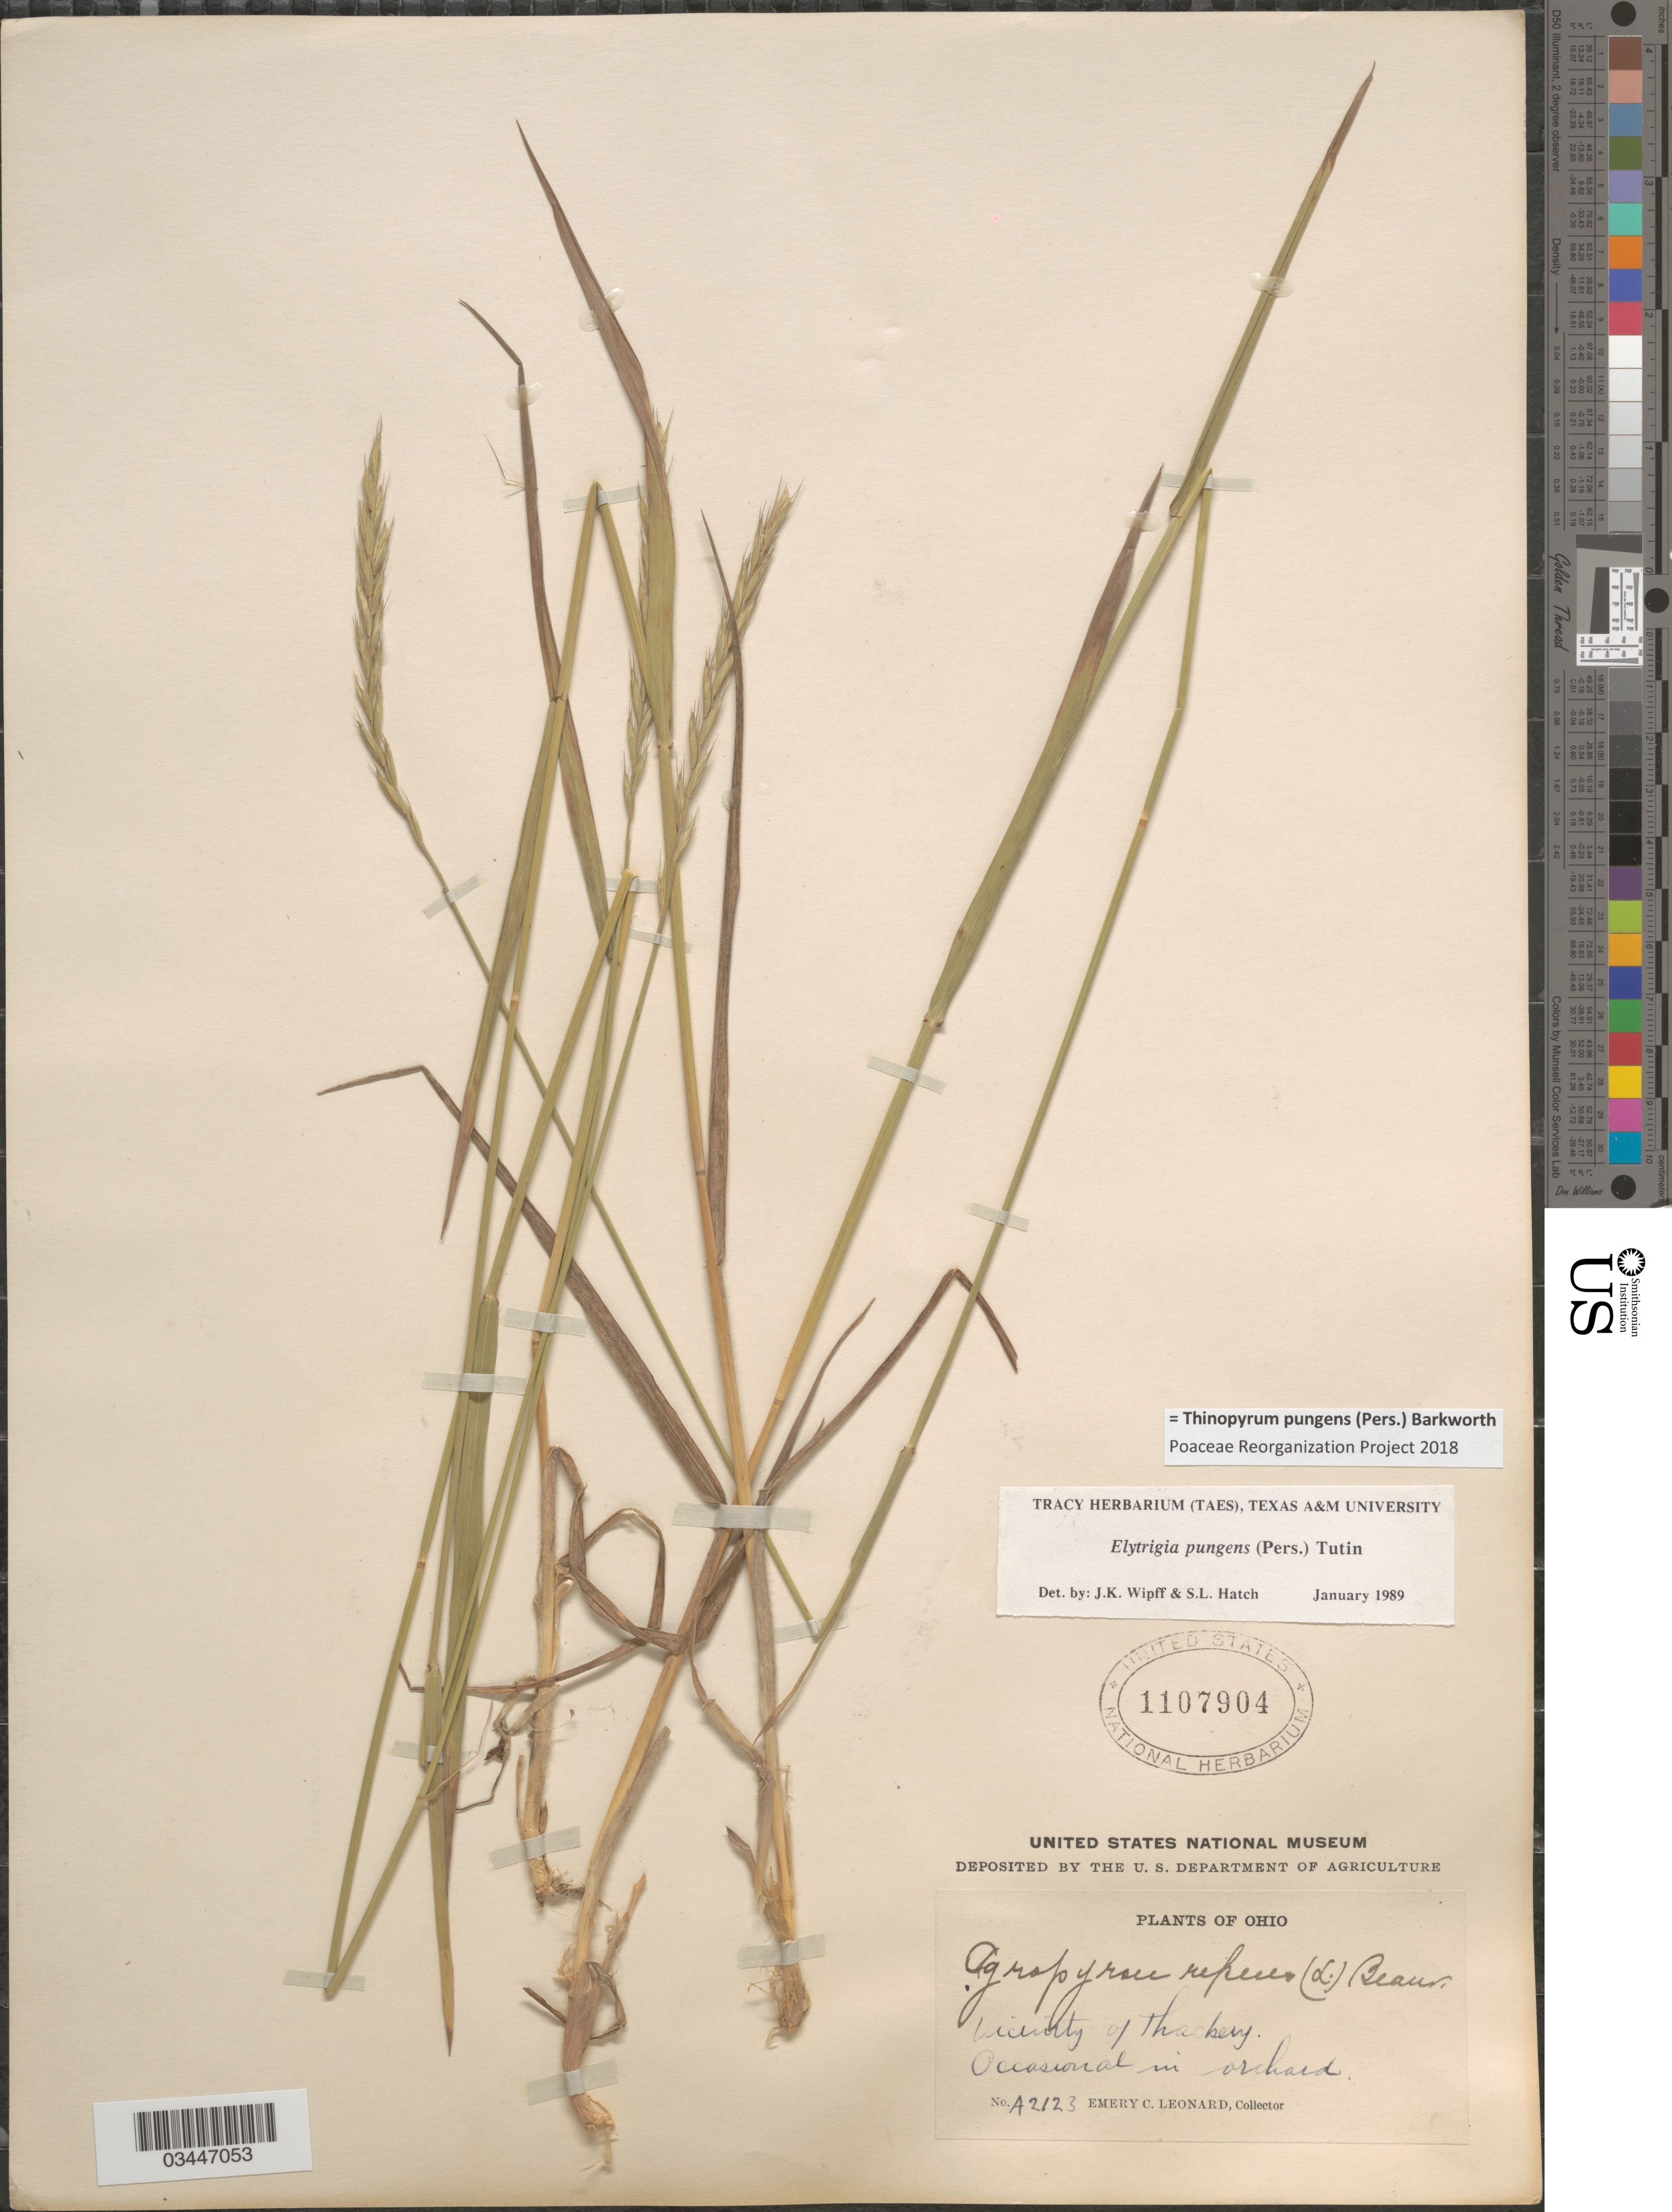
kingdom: Plantae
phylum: Tracheophyta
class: Liliopsida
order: Poales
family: Poaceae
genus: Thinopyrum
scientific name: Thinopyrum pungens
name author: (Pers.) Barkworth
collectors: E. C. Leonard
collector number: A2123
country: United States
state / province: Ohio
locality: Vicinity of Thachery. Occasional in orchard.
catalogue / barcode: US 1107904